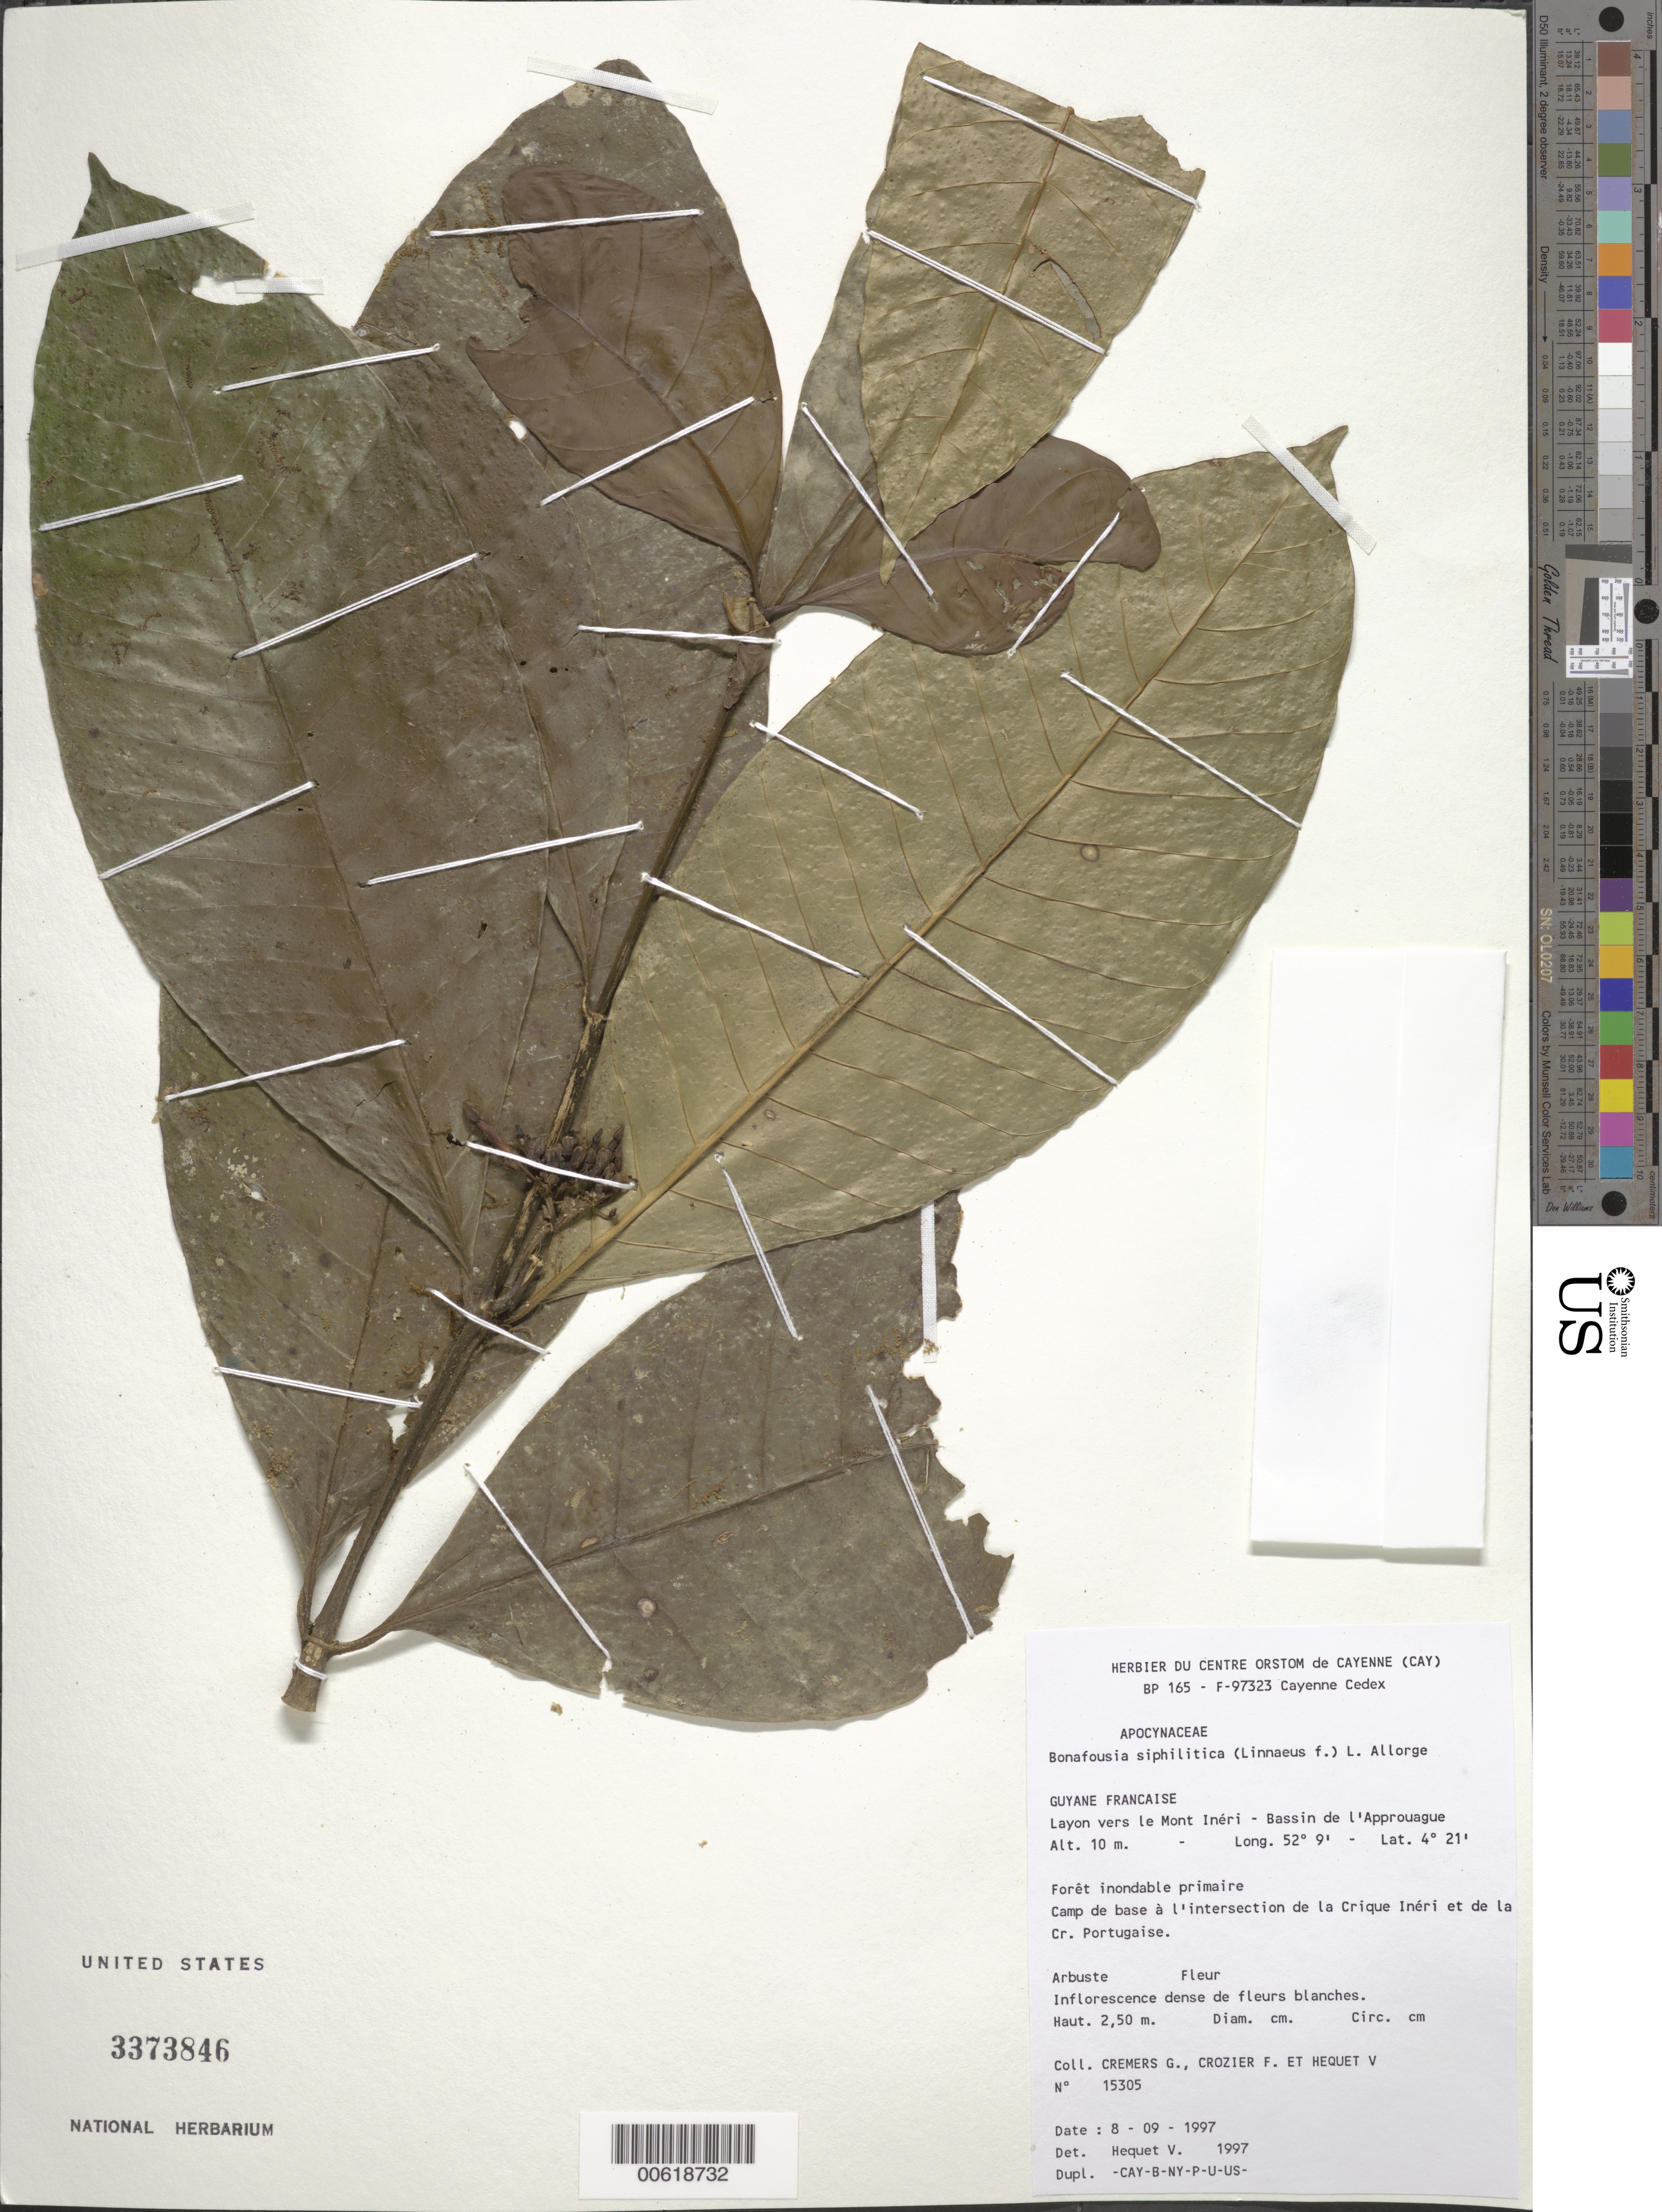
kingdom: Plantae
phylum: Tracheophyta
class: Magnoliopsida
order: Gentianales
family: Apocynaceae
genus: Bonafousia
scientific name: Bonafousia siphilitica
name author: (L. f.) L. Allorge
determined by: Hequet, V.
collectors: G. Cremers, F. Crozier & V. Hequet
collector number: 15305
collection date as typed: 8-Sep-97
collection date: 1997-09-08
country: French Guiana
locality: Mont Inéri, Bassin de l'Approuague, camp de base a l'intersection de la Crique Inéri et de la Crique Potugaise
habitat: Primary forest, inundated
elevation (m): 10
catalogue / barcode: US 3373846